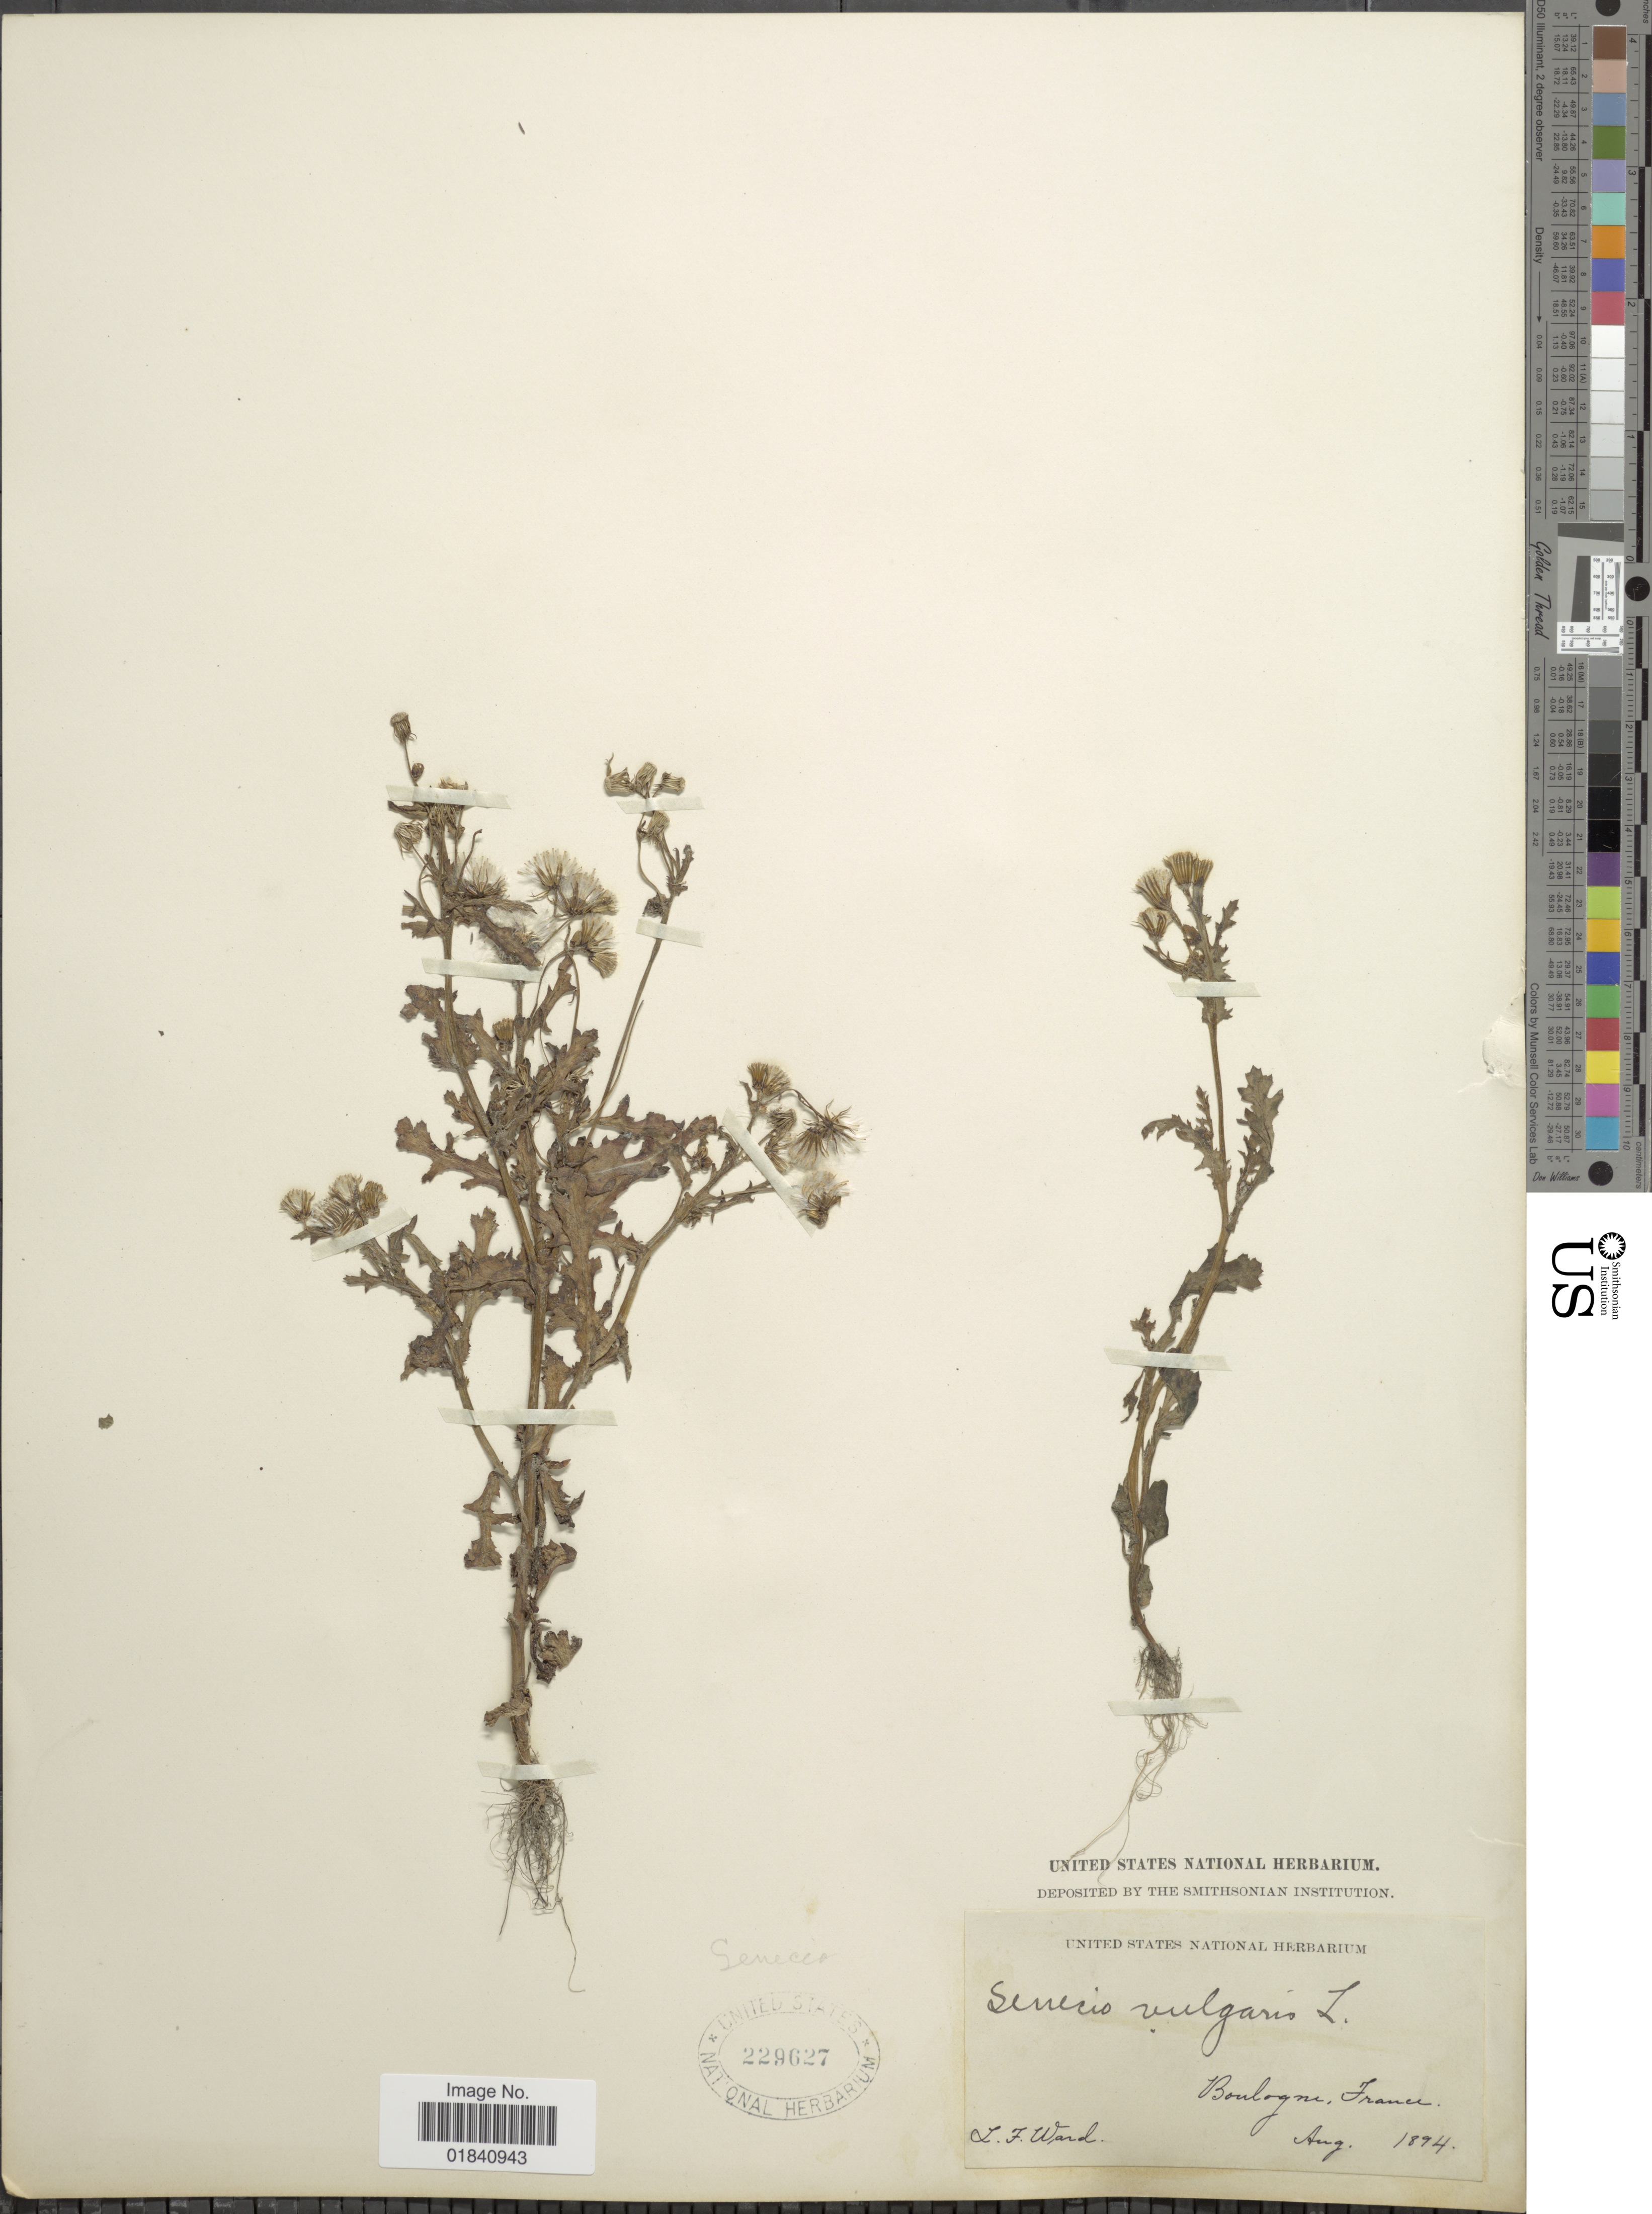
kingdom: Plantae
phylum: Tracheophyta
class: Magnoliopsida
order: Asterales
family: Asteraceae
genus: Senecio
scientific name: Senecio vulgaris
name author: L.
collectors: L. Ward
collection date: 1894-08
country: France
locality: Boulogne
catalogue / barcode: US 229627